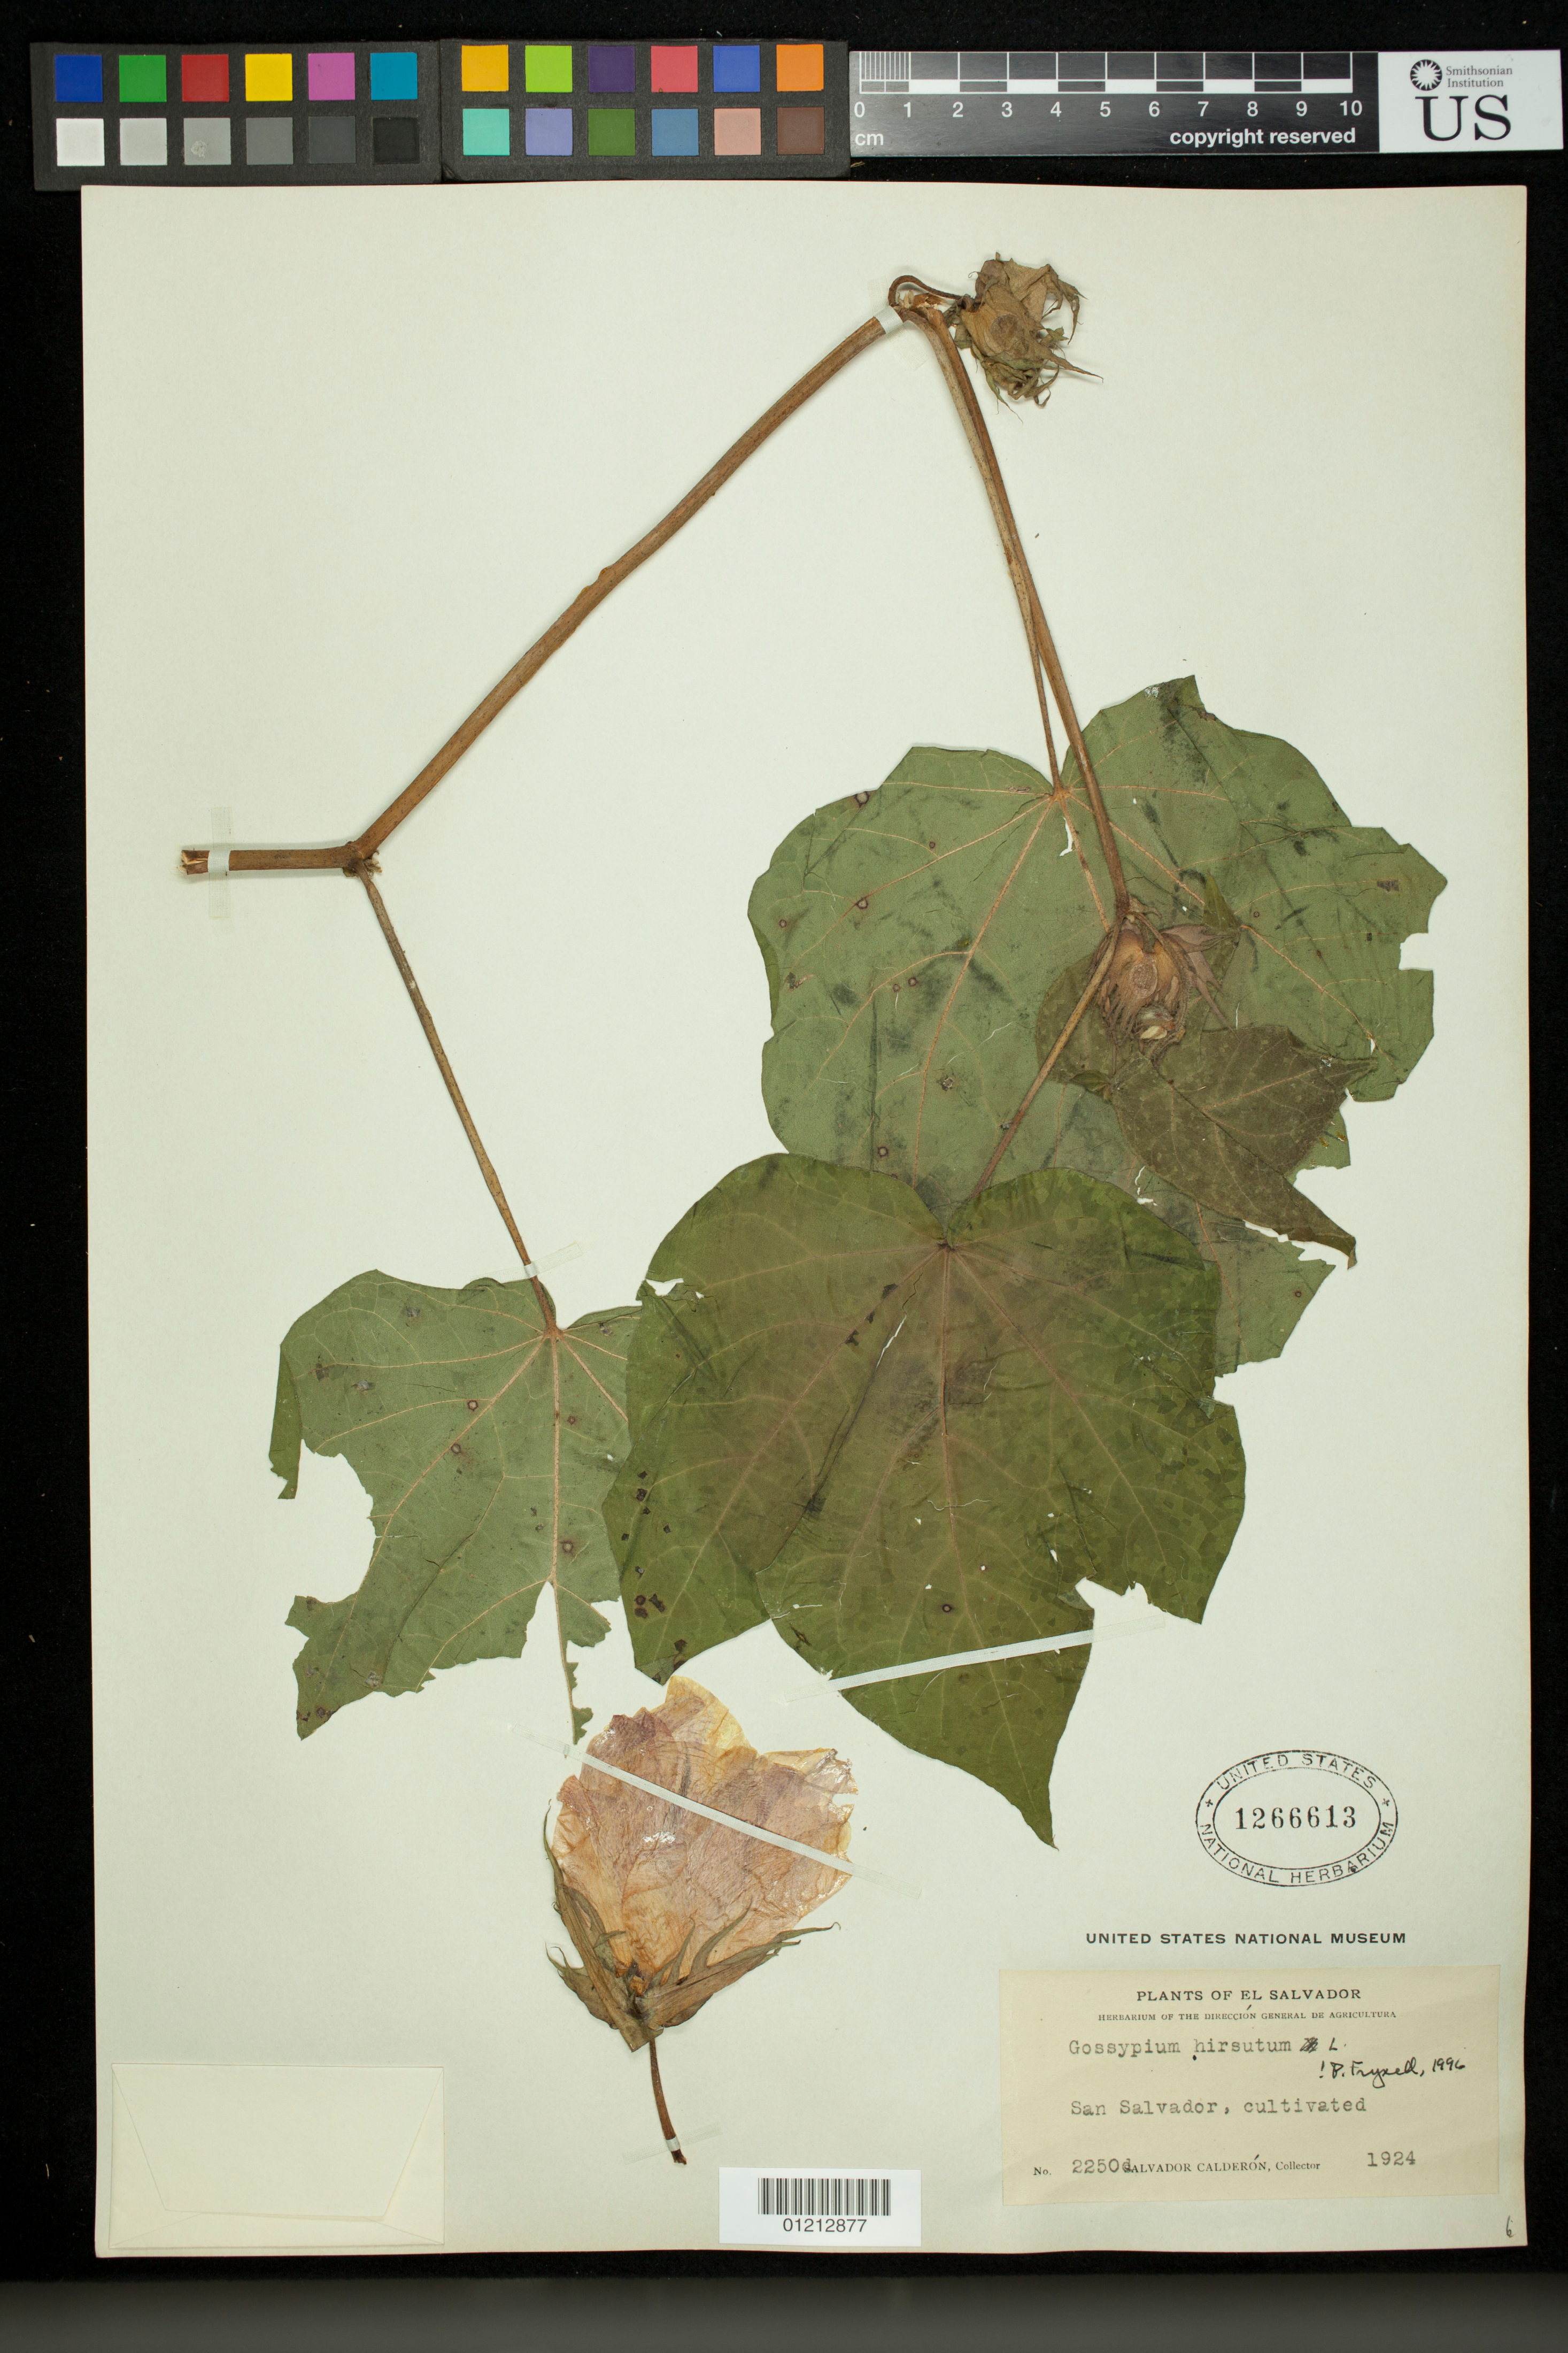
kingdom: Plantae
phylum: Tracheophyta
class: Magnoliopsida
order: Malvales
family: Malvaceae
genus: Gossypium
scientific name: Gossypium hirsutum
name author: L.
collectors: S. Calderón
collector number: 2250d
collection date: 1924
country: El Salvador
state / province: San Salvador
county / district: San Salvador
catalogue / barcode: US 1266613